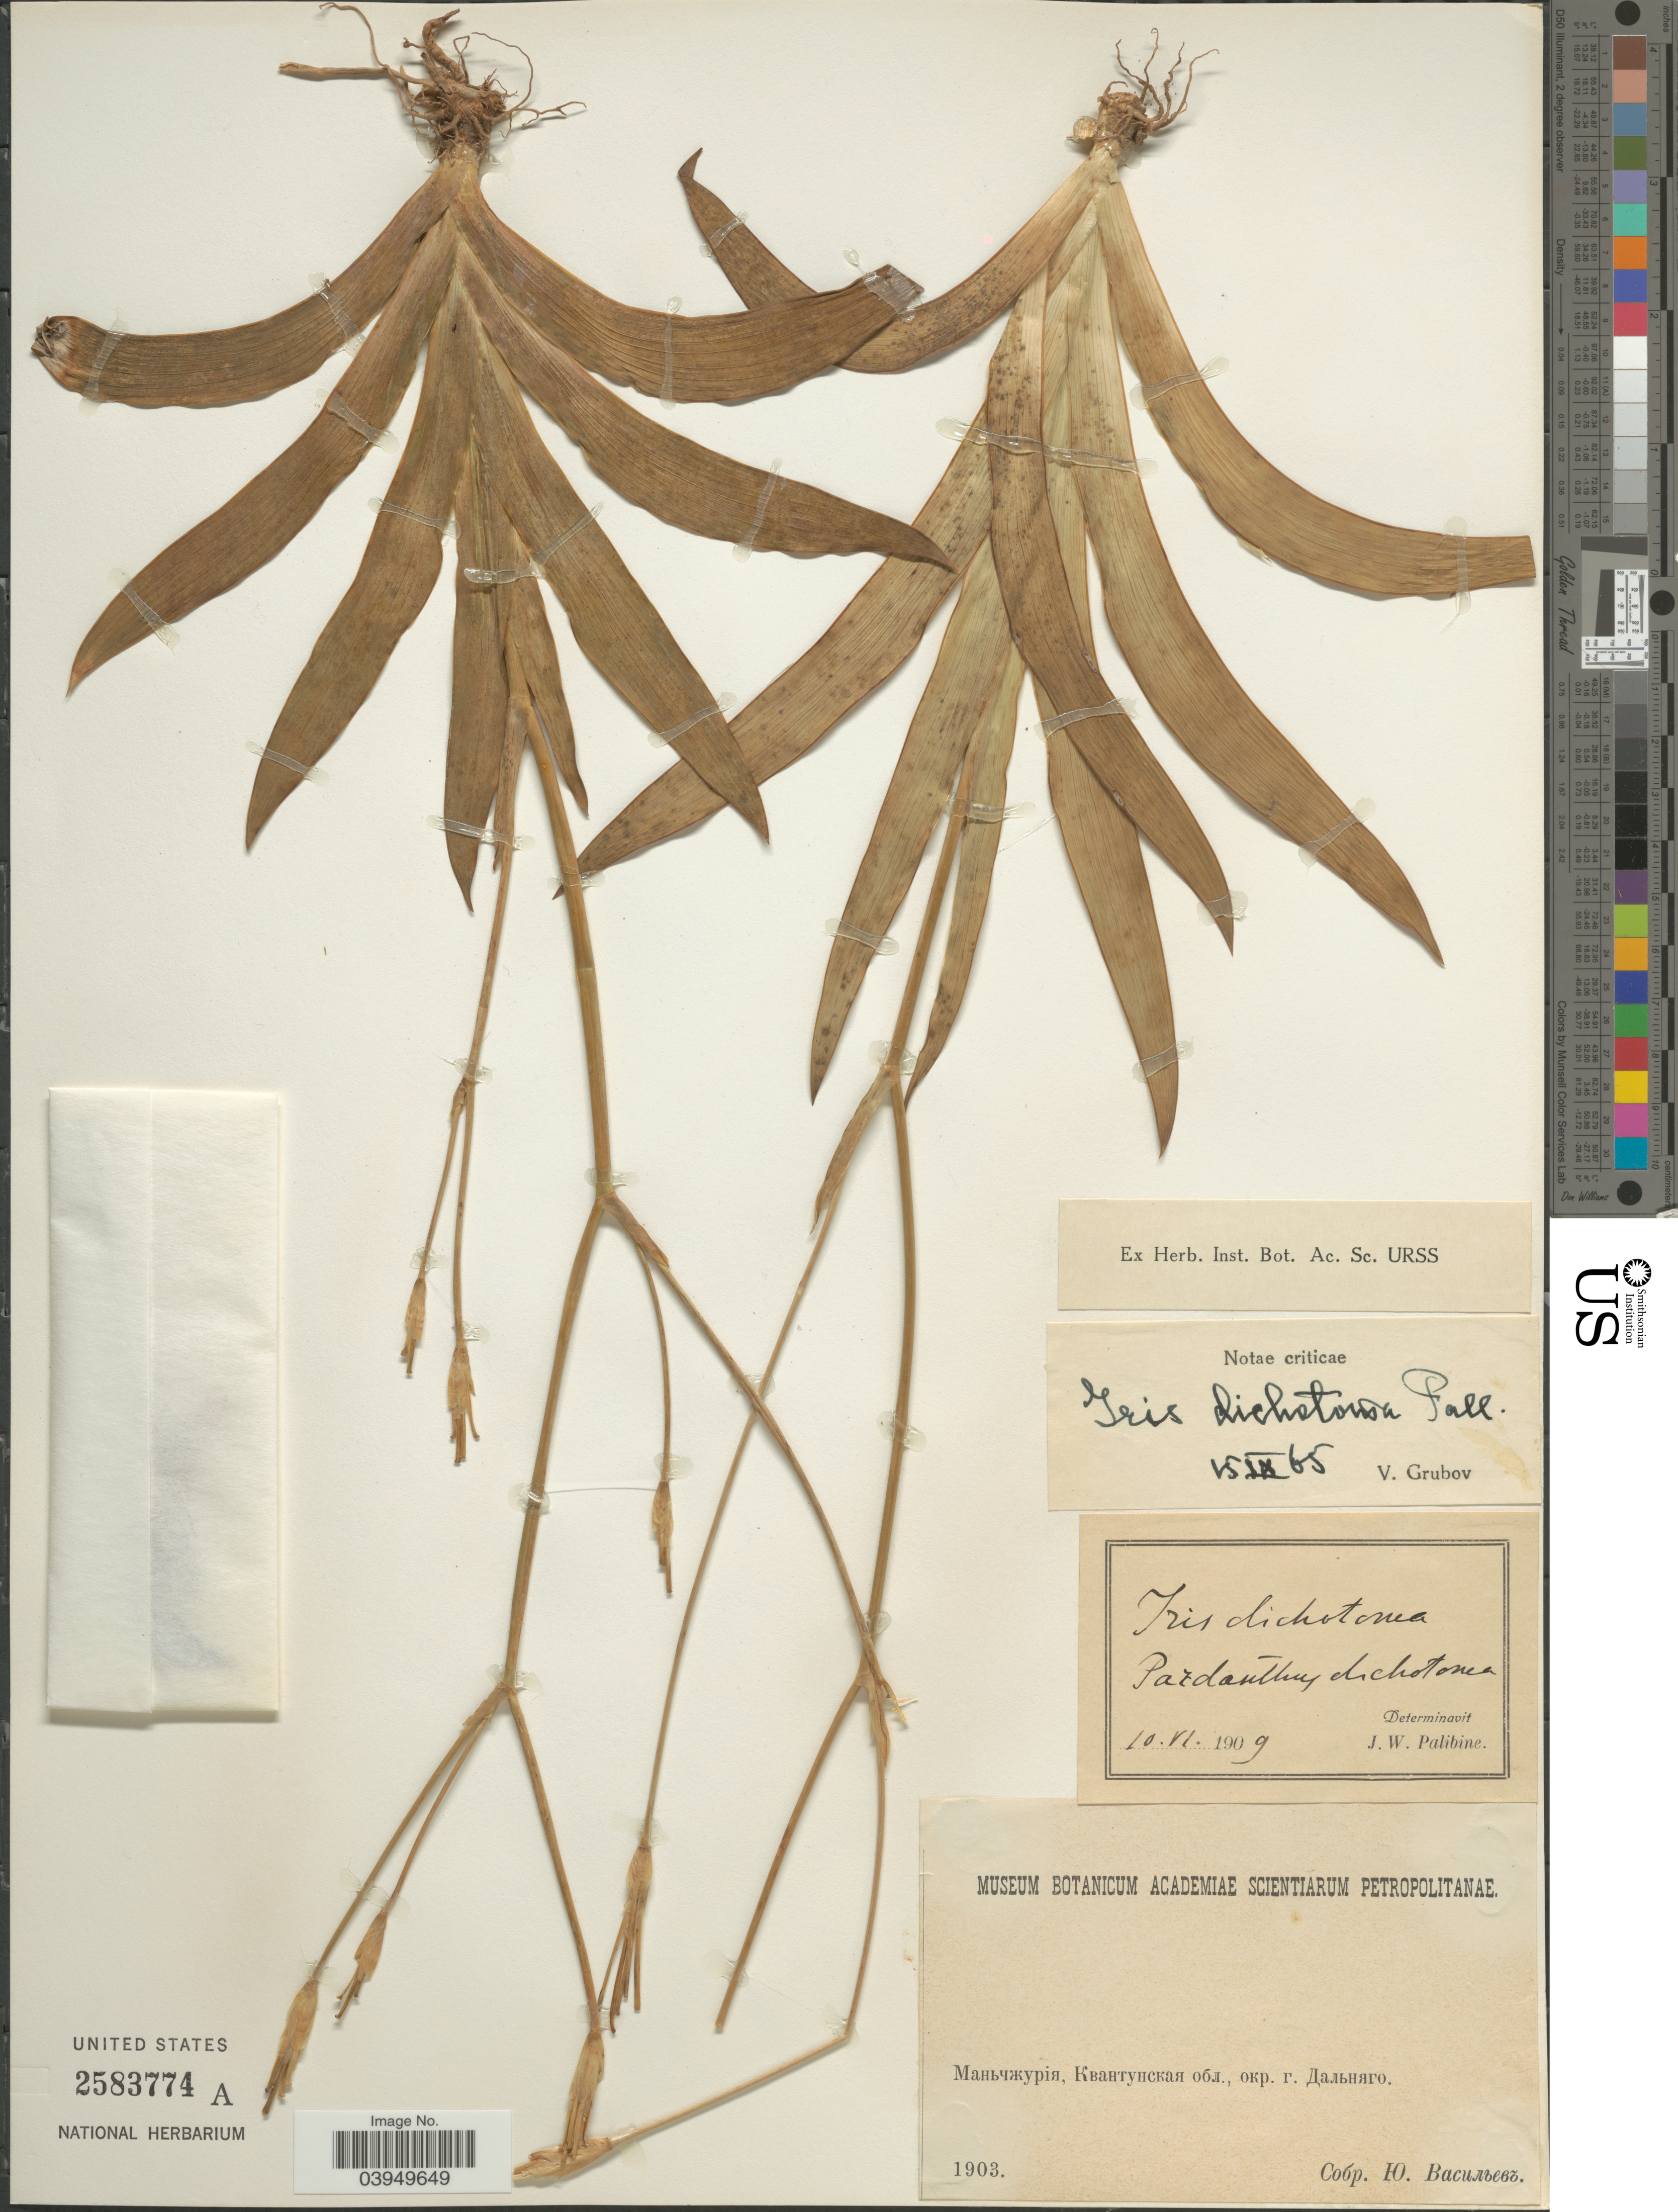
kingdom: Plantae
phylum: Tracheophyta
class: Liliopsida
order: Asparagales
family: Iridaceae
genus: Iris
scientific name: Iris dichotoma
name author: Pall.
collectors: U. Vasilev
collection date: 1903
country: China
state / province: Liaoning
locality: Vicinity of Dalniy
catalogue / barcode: US 2583774A